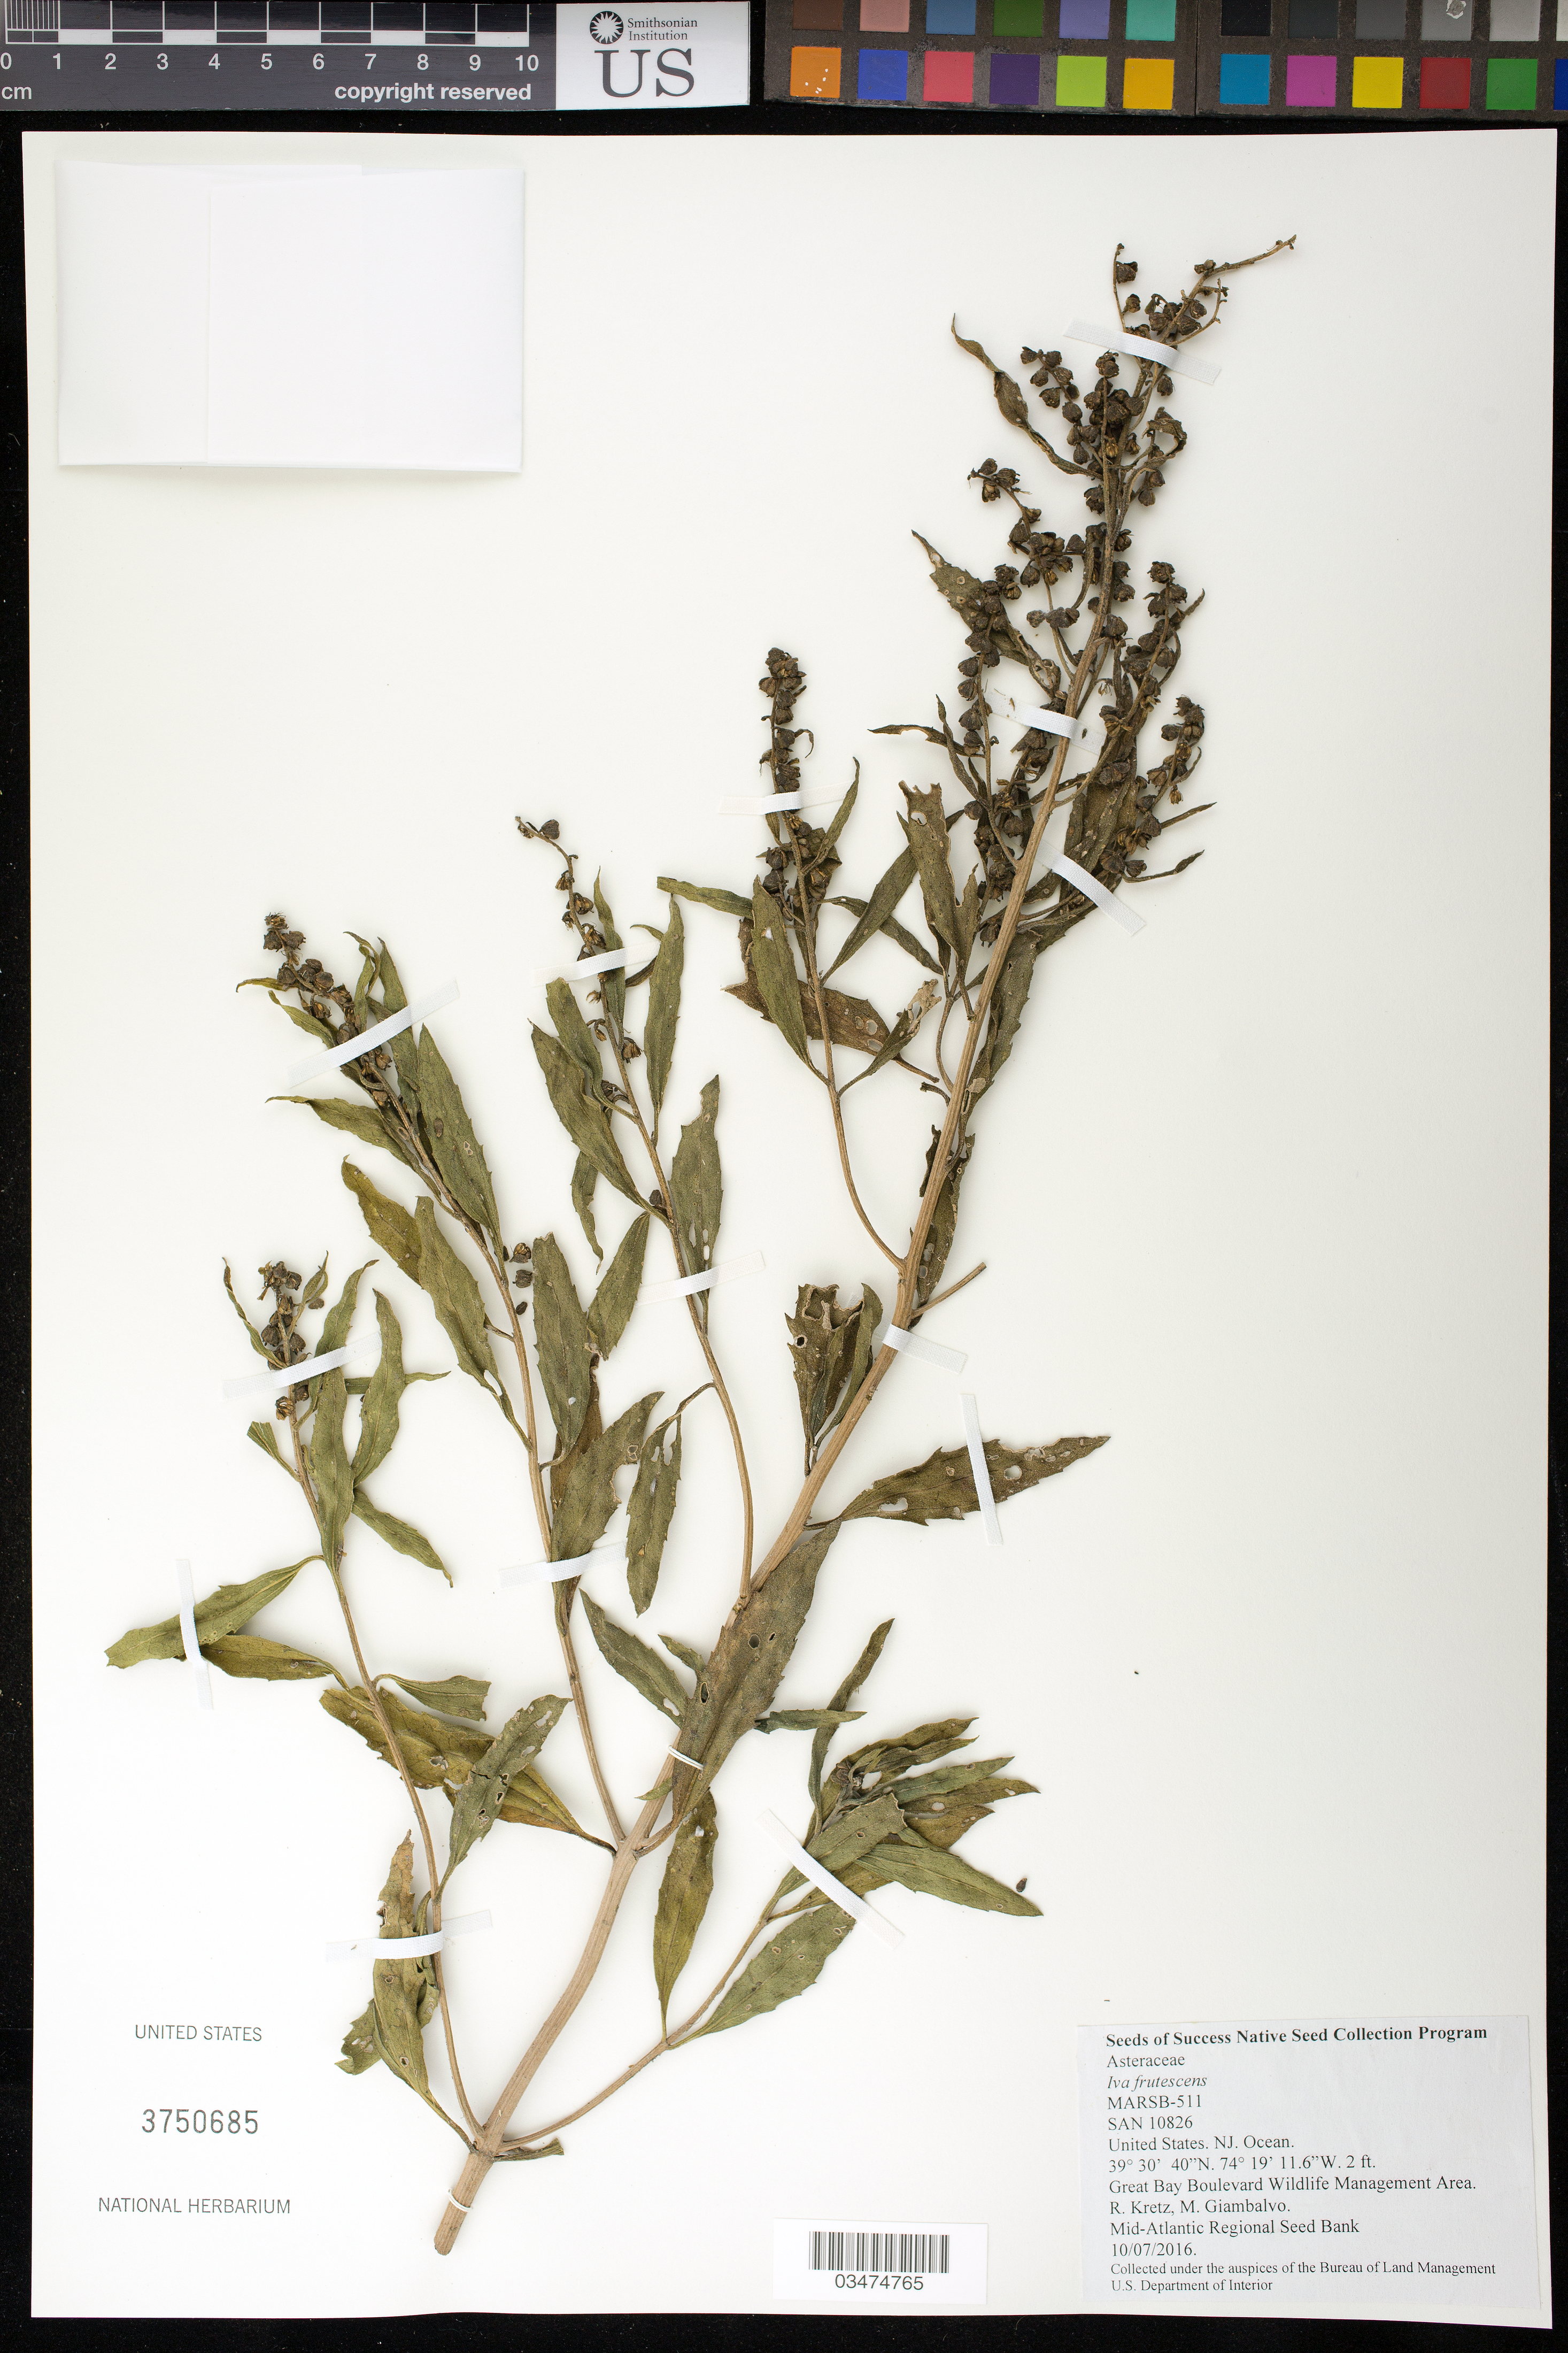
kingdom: Plantae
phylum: Tracheophyta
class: Magnoliopsida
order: Asterales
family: Asteraceae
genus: Iva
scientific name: Iva frutescens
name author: L.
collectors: R. Kretz & M. Giambalvo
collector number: MARSB-511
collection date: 2016-10-07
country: United States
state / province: New Jersey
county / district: Ocean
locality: Great Bay Blvd. Wildlife Management Area, Great Bay Blvd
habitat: tidal salt marsh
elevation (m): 1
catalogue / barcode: US 3750685